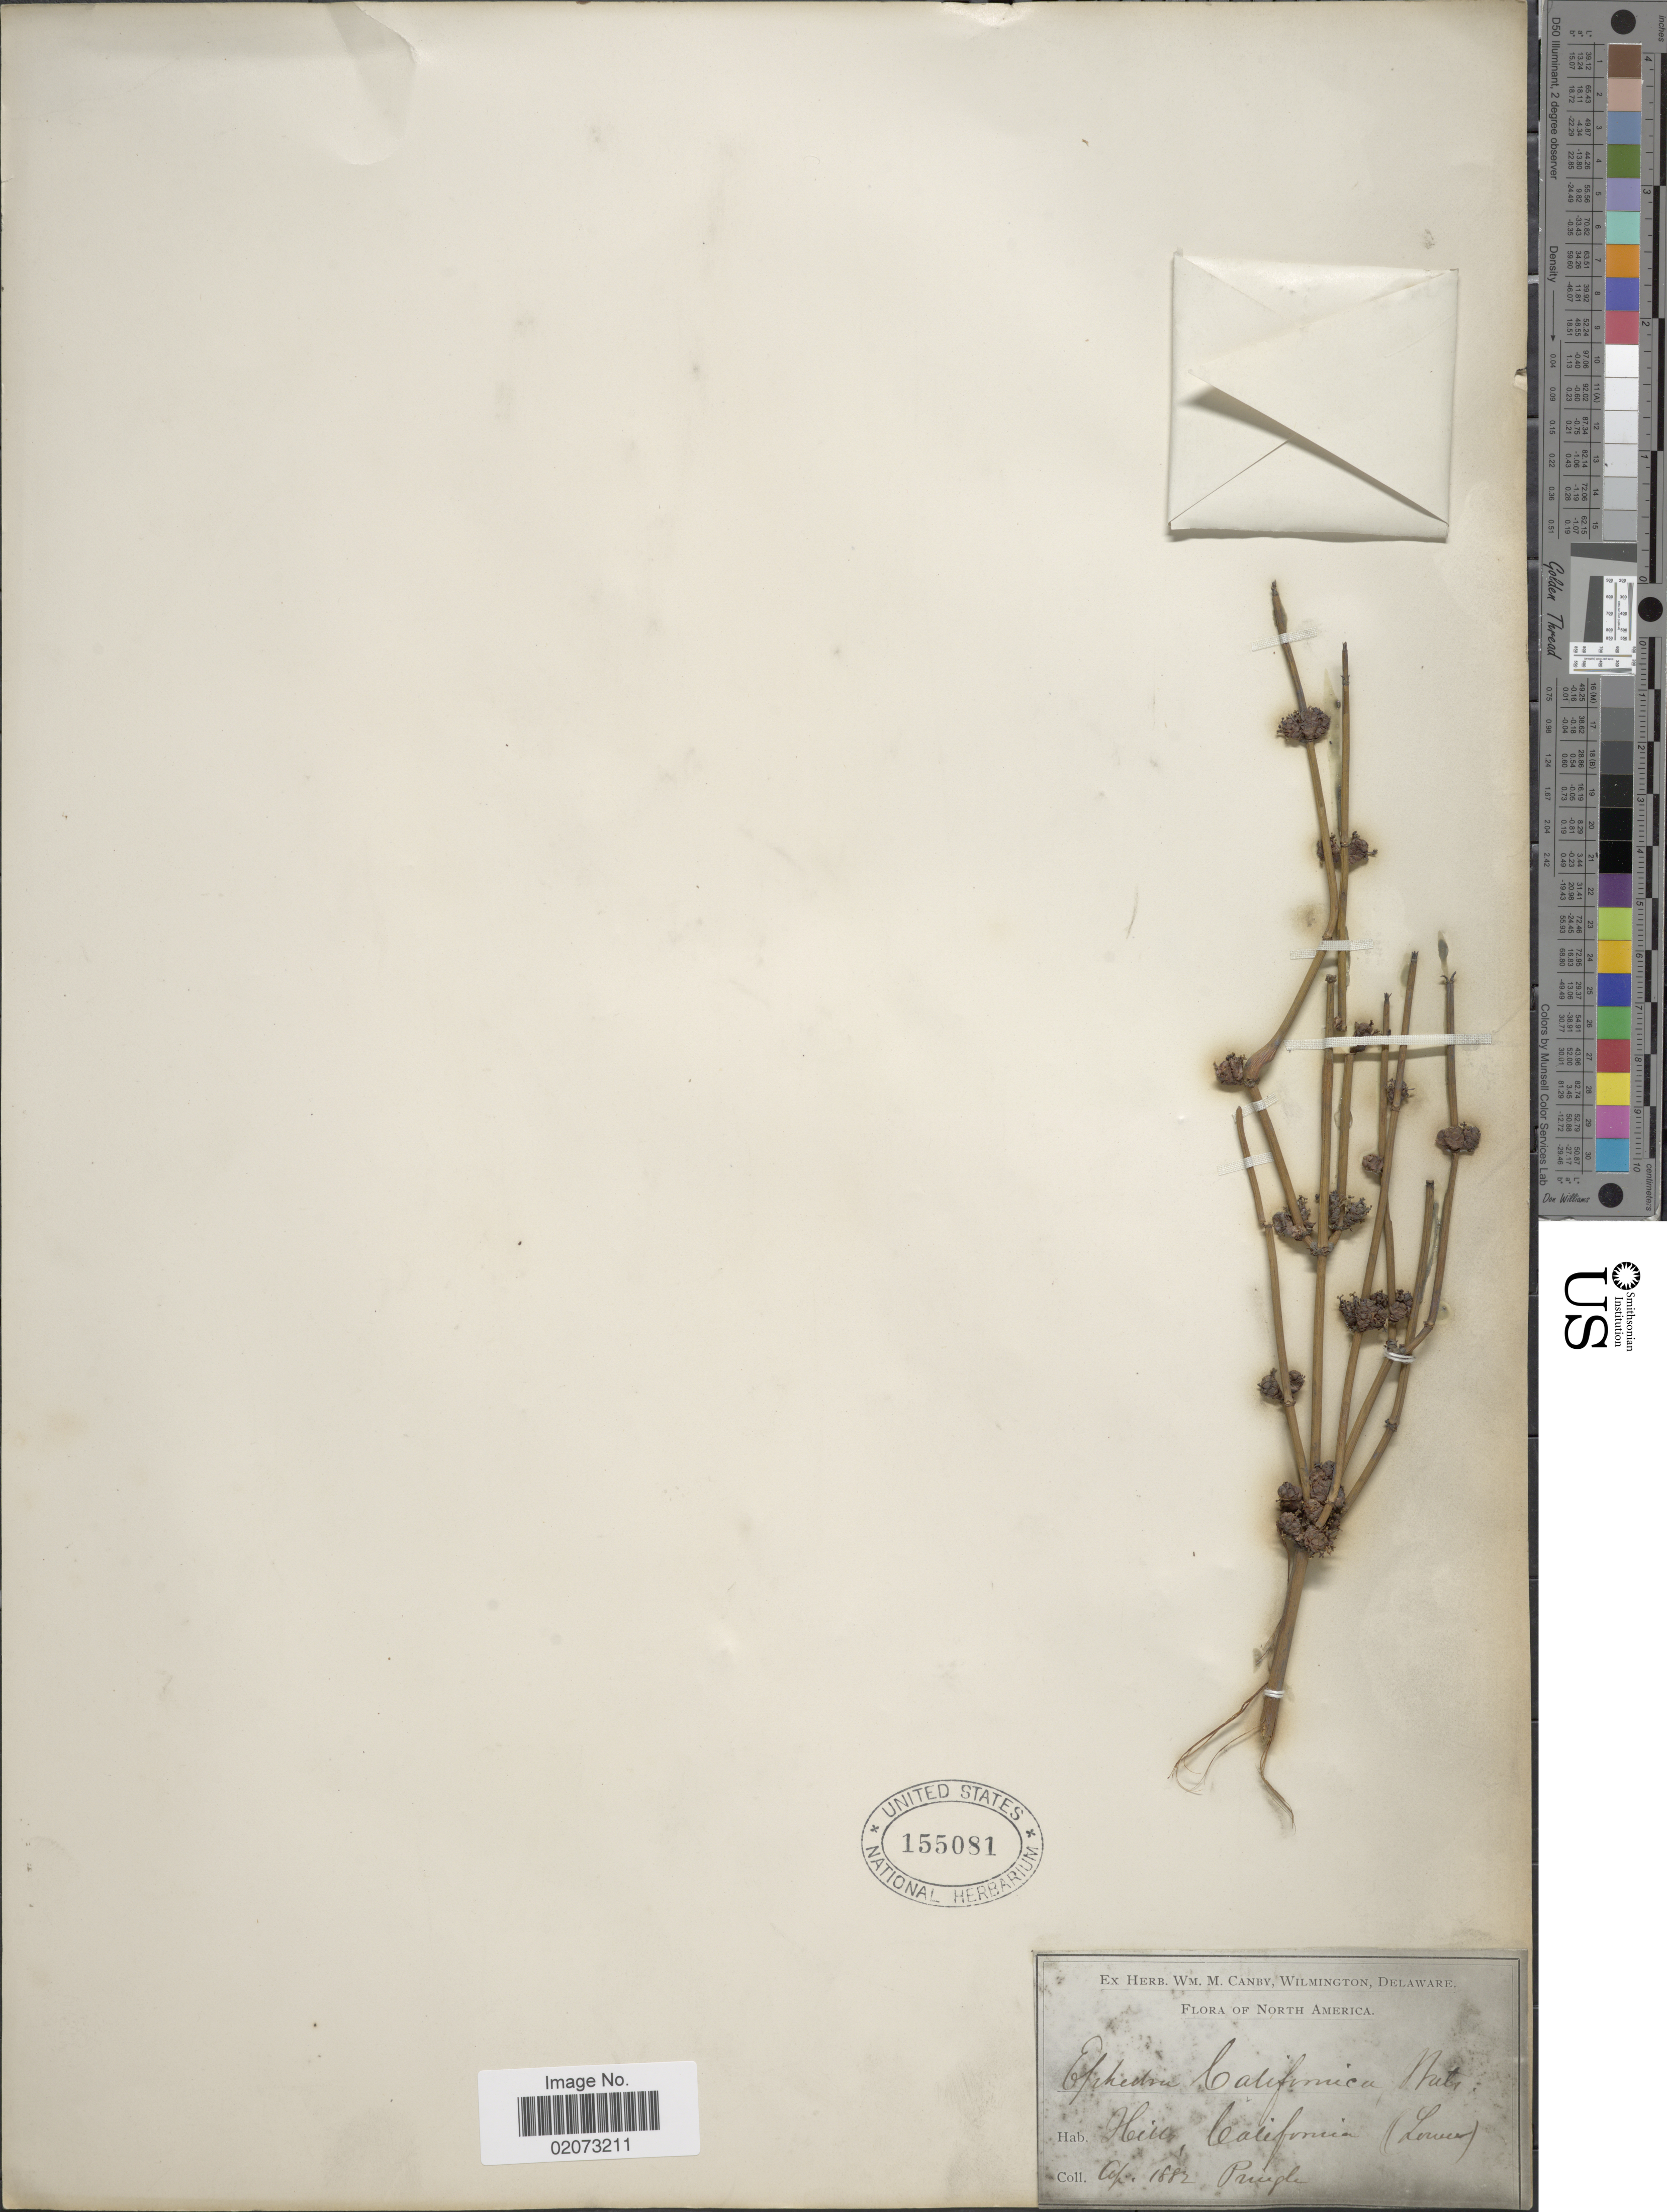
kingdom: Plantae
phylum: Tracheophyta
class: Gnetopsida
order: Ephedrales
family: Ephedraceae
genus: Ephedra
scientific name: Ephedra californica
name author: S. Watson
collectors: -- Pringle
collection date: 1882-04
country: United States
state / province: California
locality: Hill, California (Lower)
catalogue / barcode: US 155081